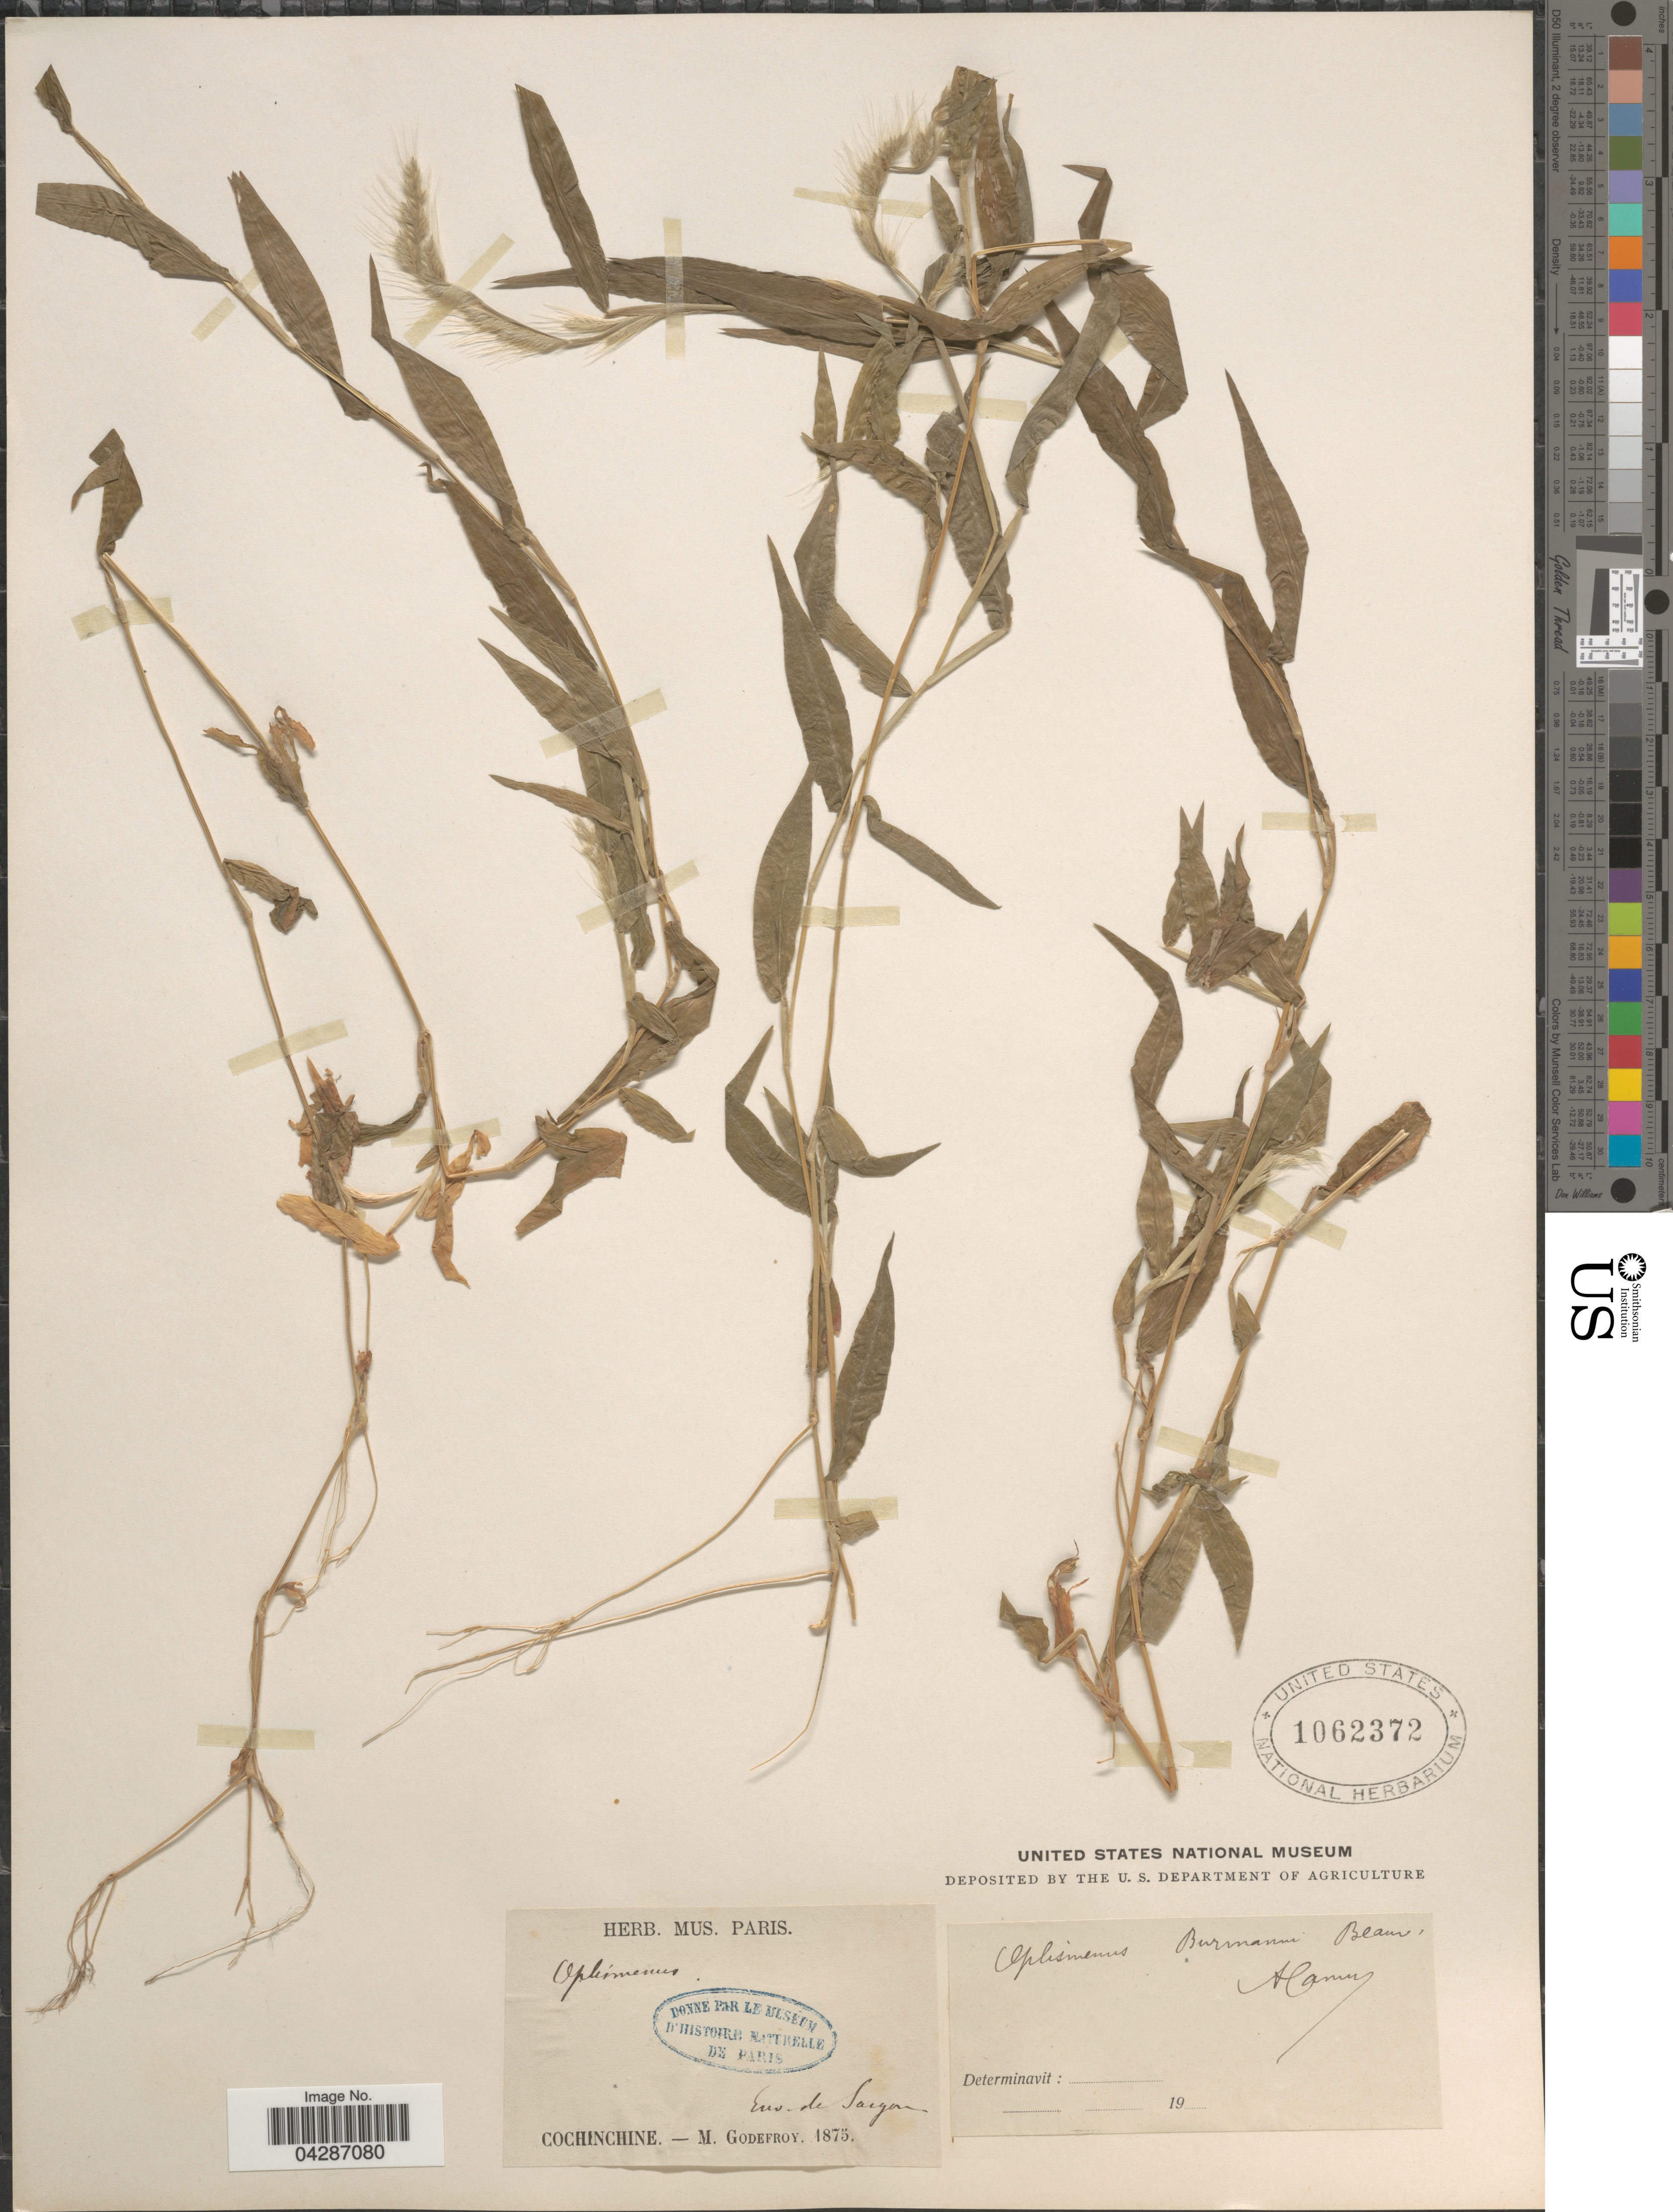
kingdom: Plantae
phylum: Tracheophyta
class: Liliopsida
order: Poales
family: Poaceae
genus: Oplismenus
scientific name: Oplismenus burmannii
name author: (Retz.) P. Beauv.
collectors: M. Godefroy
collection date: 1875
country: Vietnam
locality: Cochinchine. Env. de Saigon.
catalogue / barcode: US 1062372